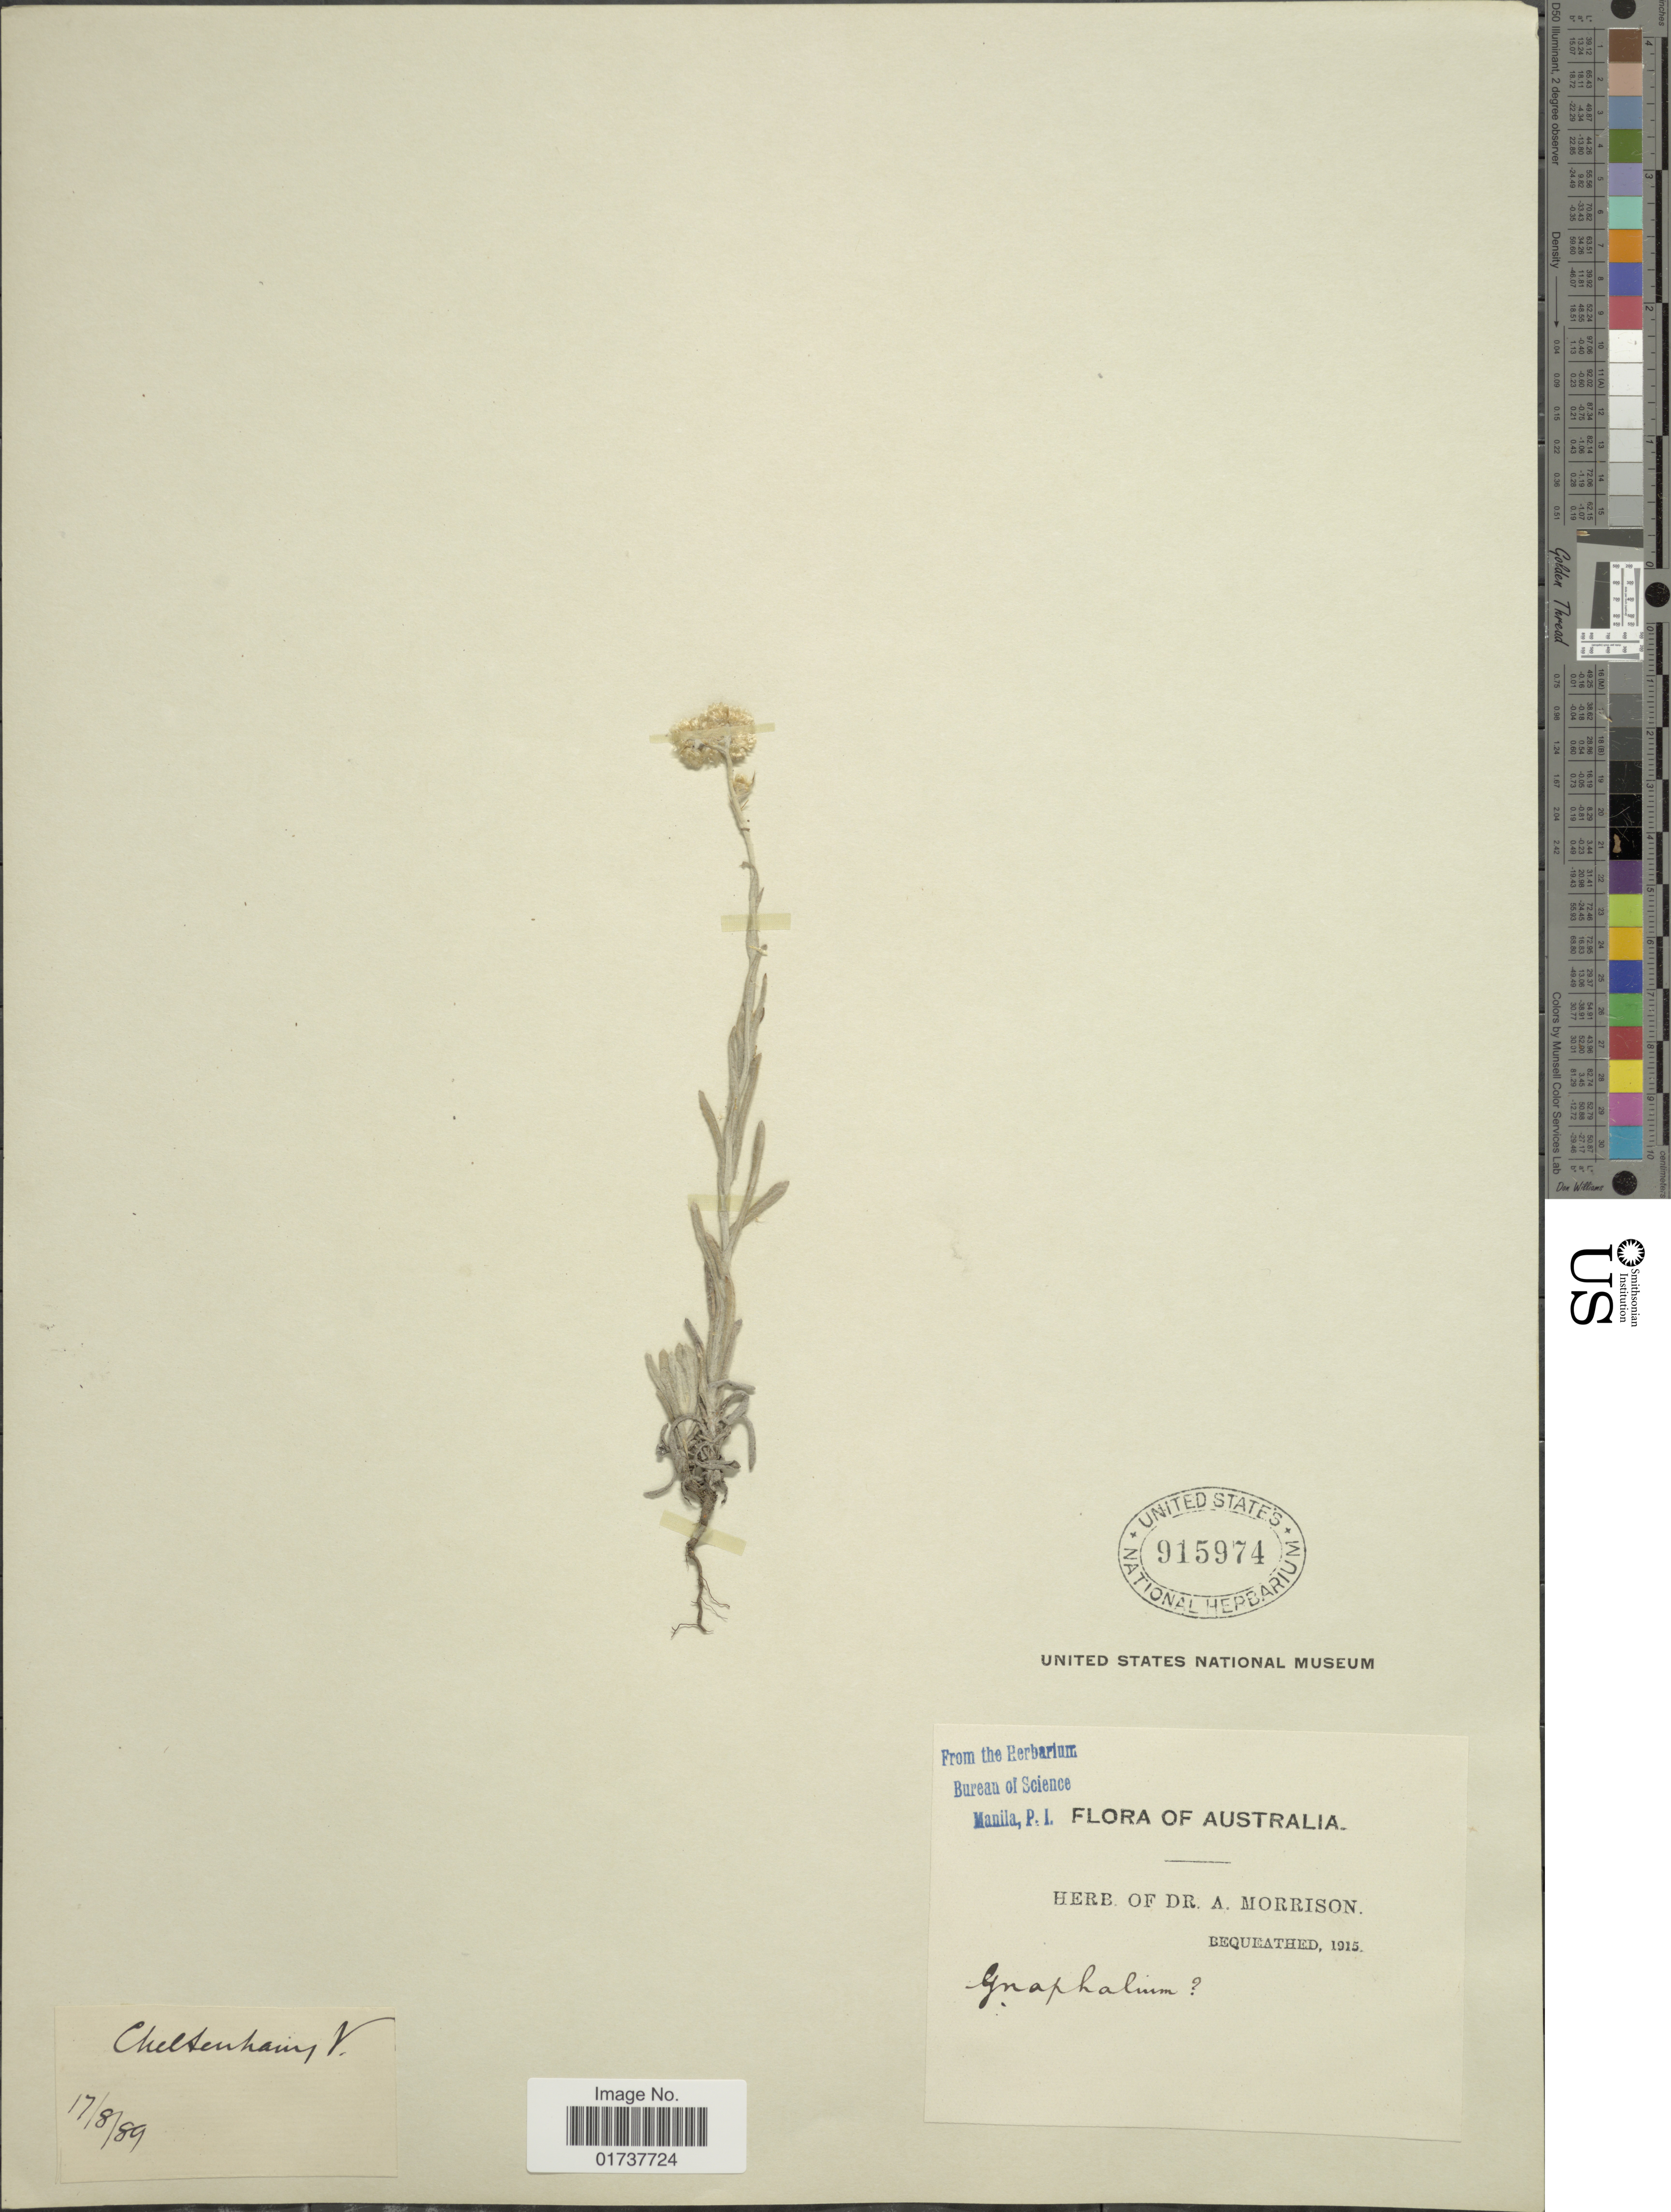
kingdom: Plantae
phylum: Tracheophyta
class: Magnoliopsida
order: Asterales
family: Asteraceae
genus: Gnaphalium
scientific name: Gnaphalium sp.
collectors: ex herb. Dr. A. Morrison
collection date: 1915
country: Australia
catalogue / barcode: US 915974